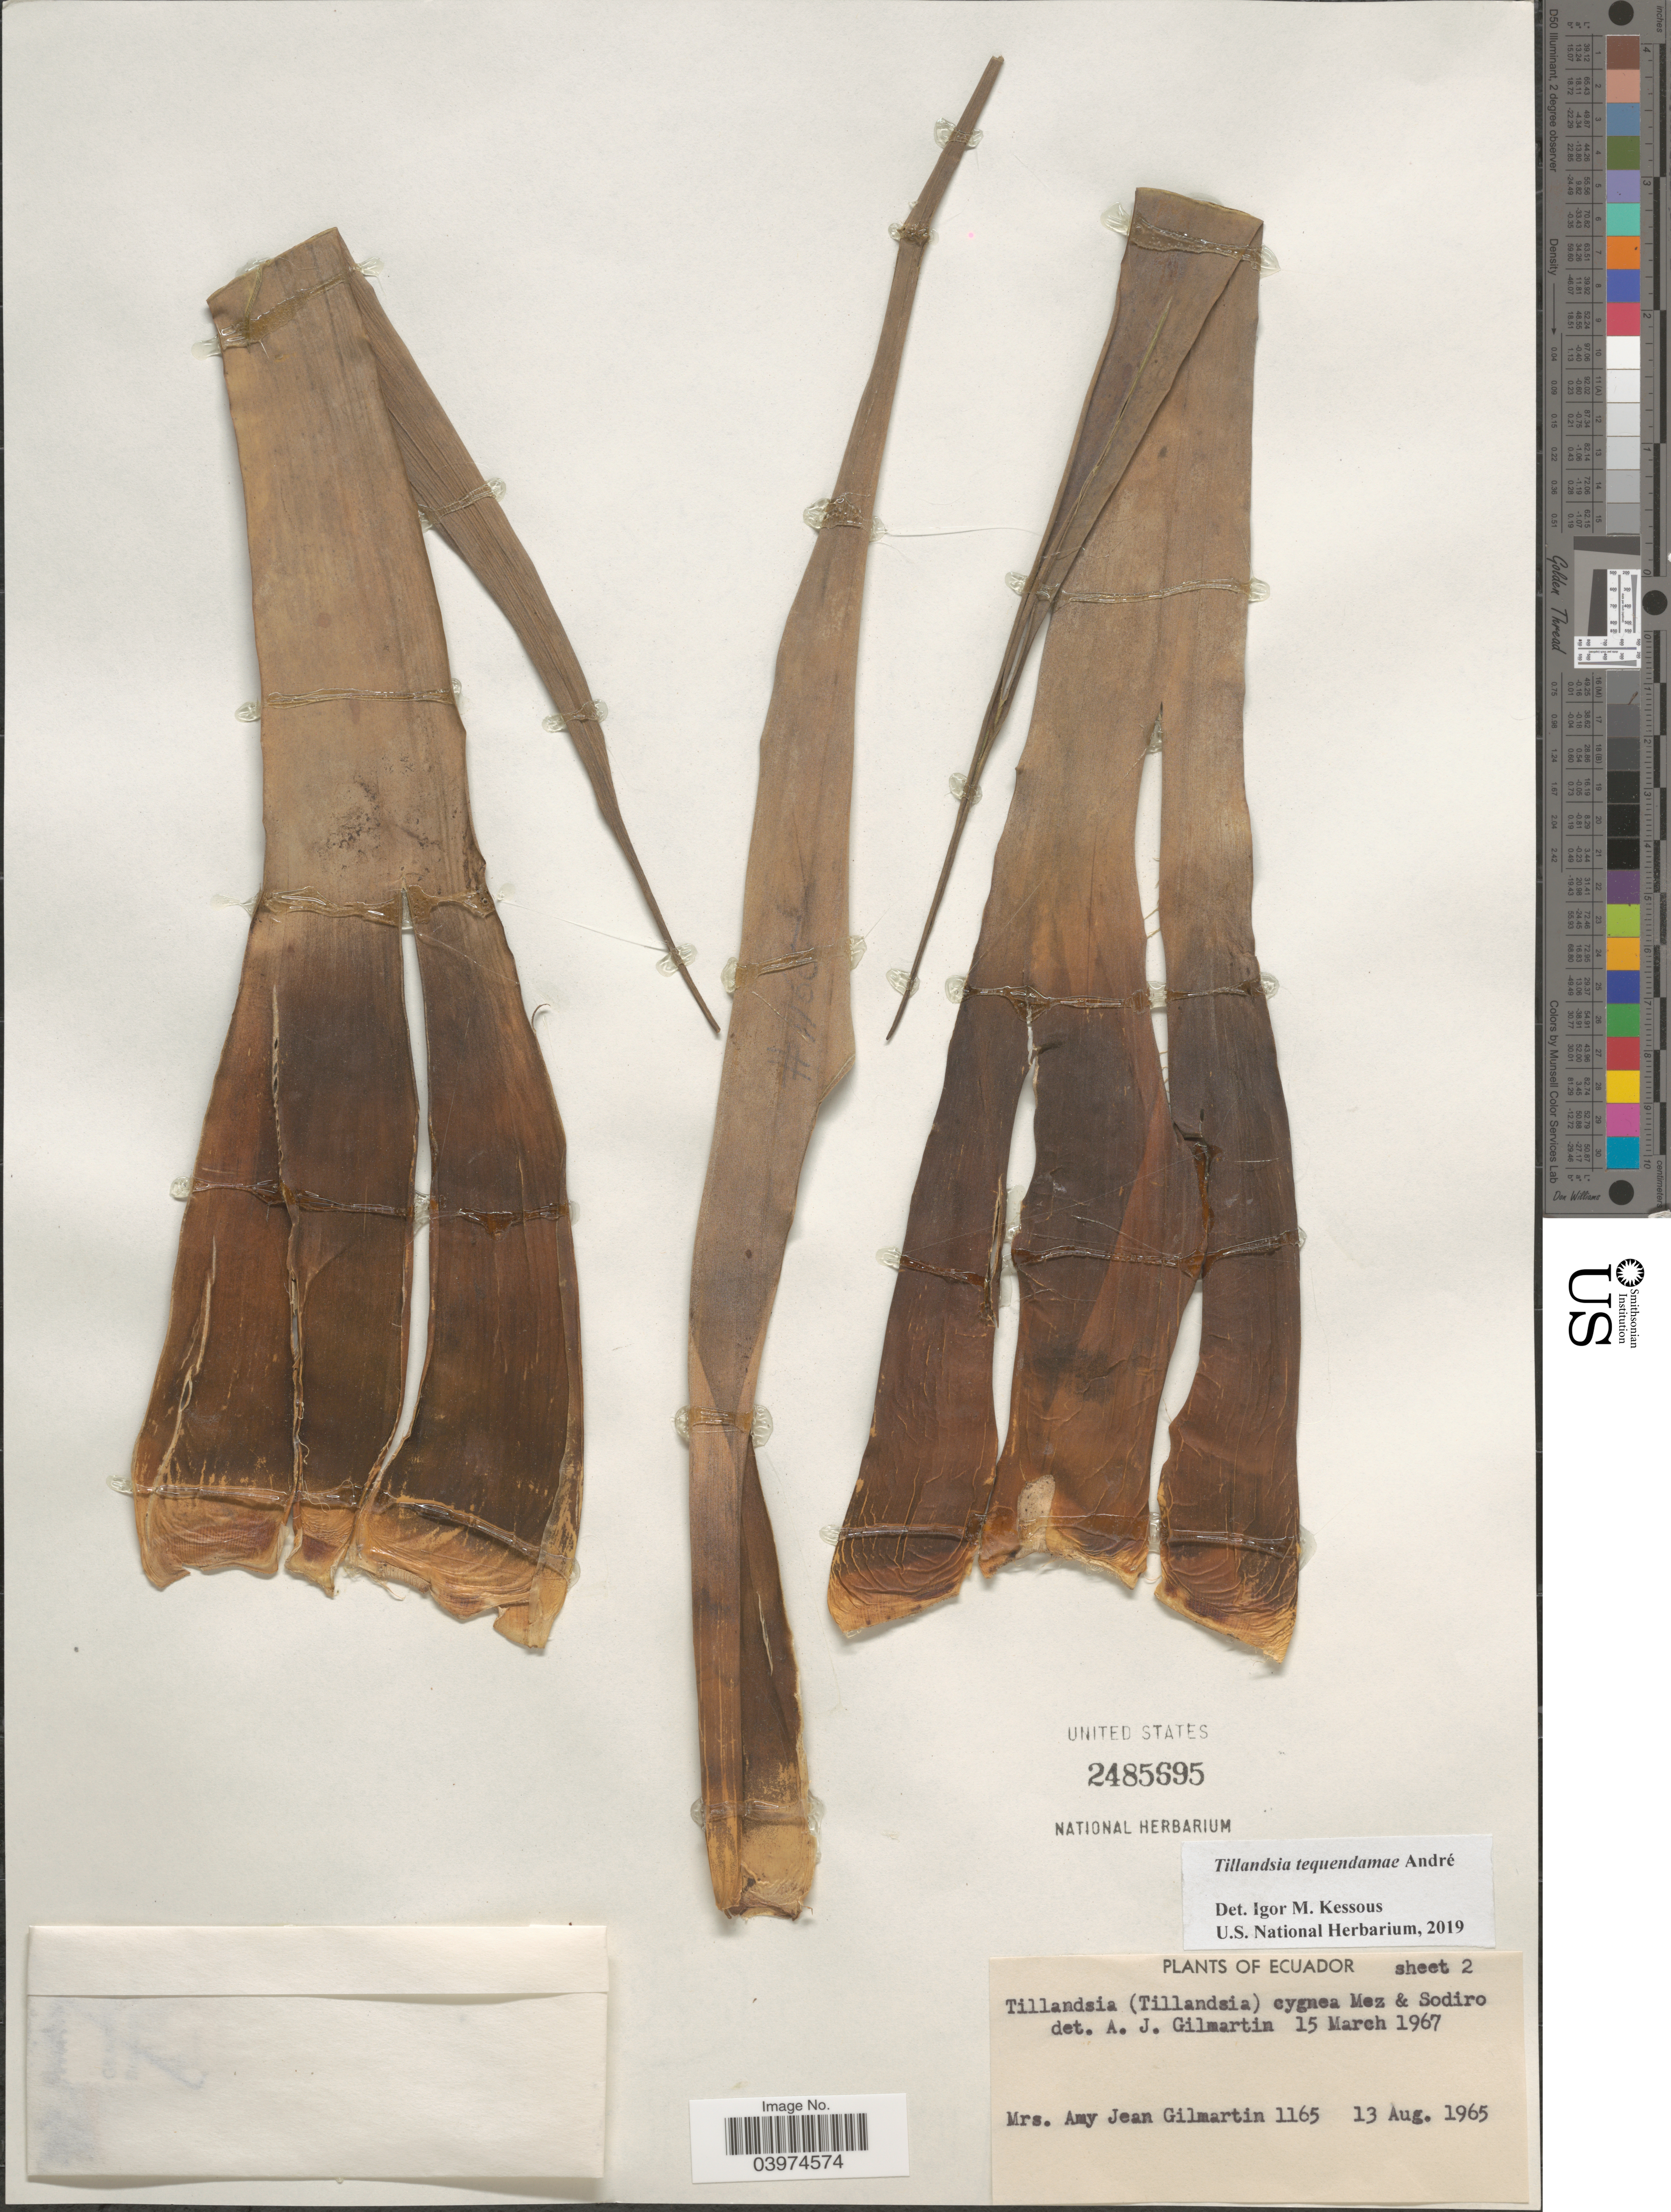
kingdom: Plantae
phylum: Tracheophyta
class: Liliopsida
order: Poales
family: Bromeliaceae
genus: Tillandsia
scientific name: Tillandsia tequendamae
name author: André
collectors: A. J. Gilmartin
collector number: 1165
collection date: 1965-08-13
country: Ecuador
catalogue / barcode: US 2485695